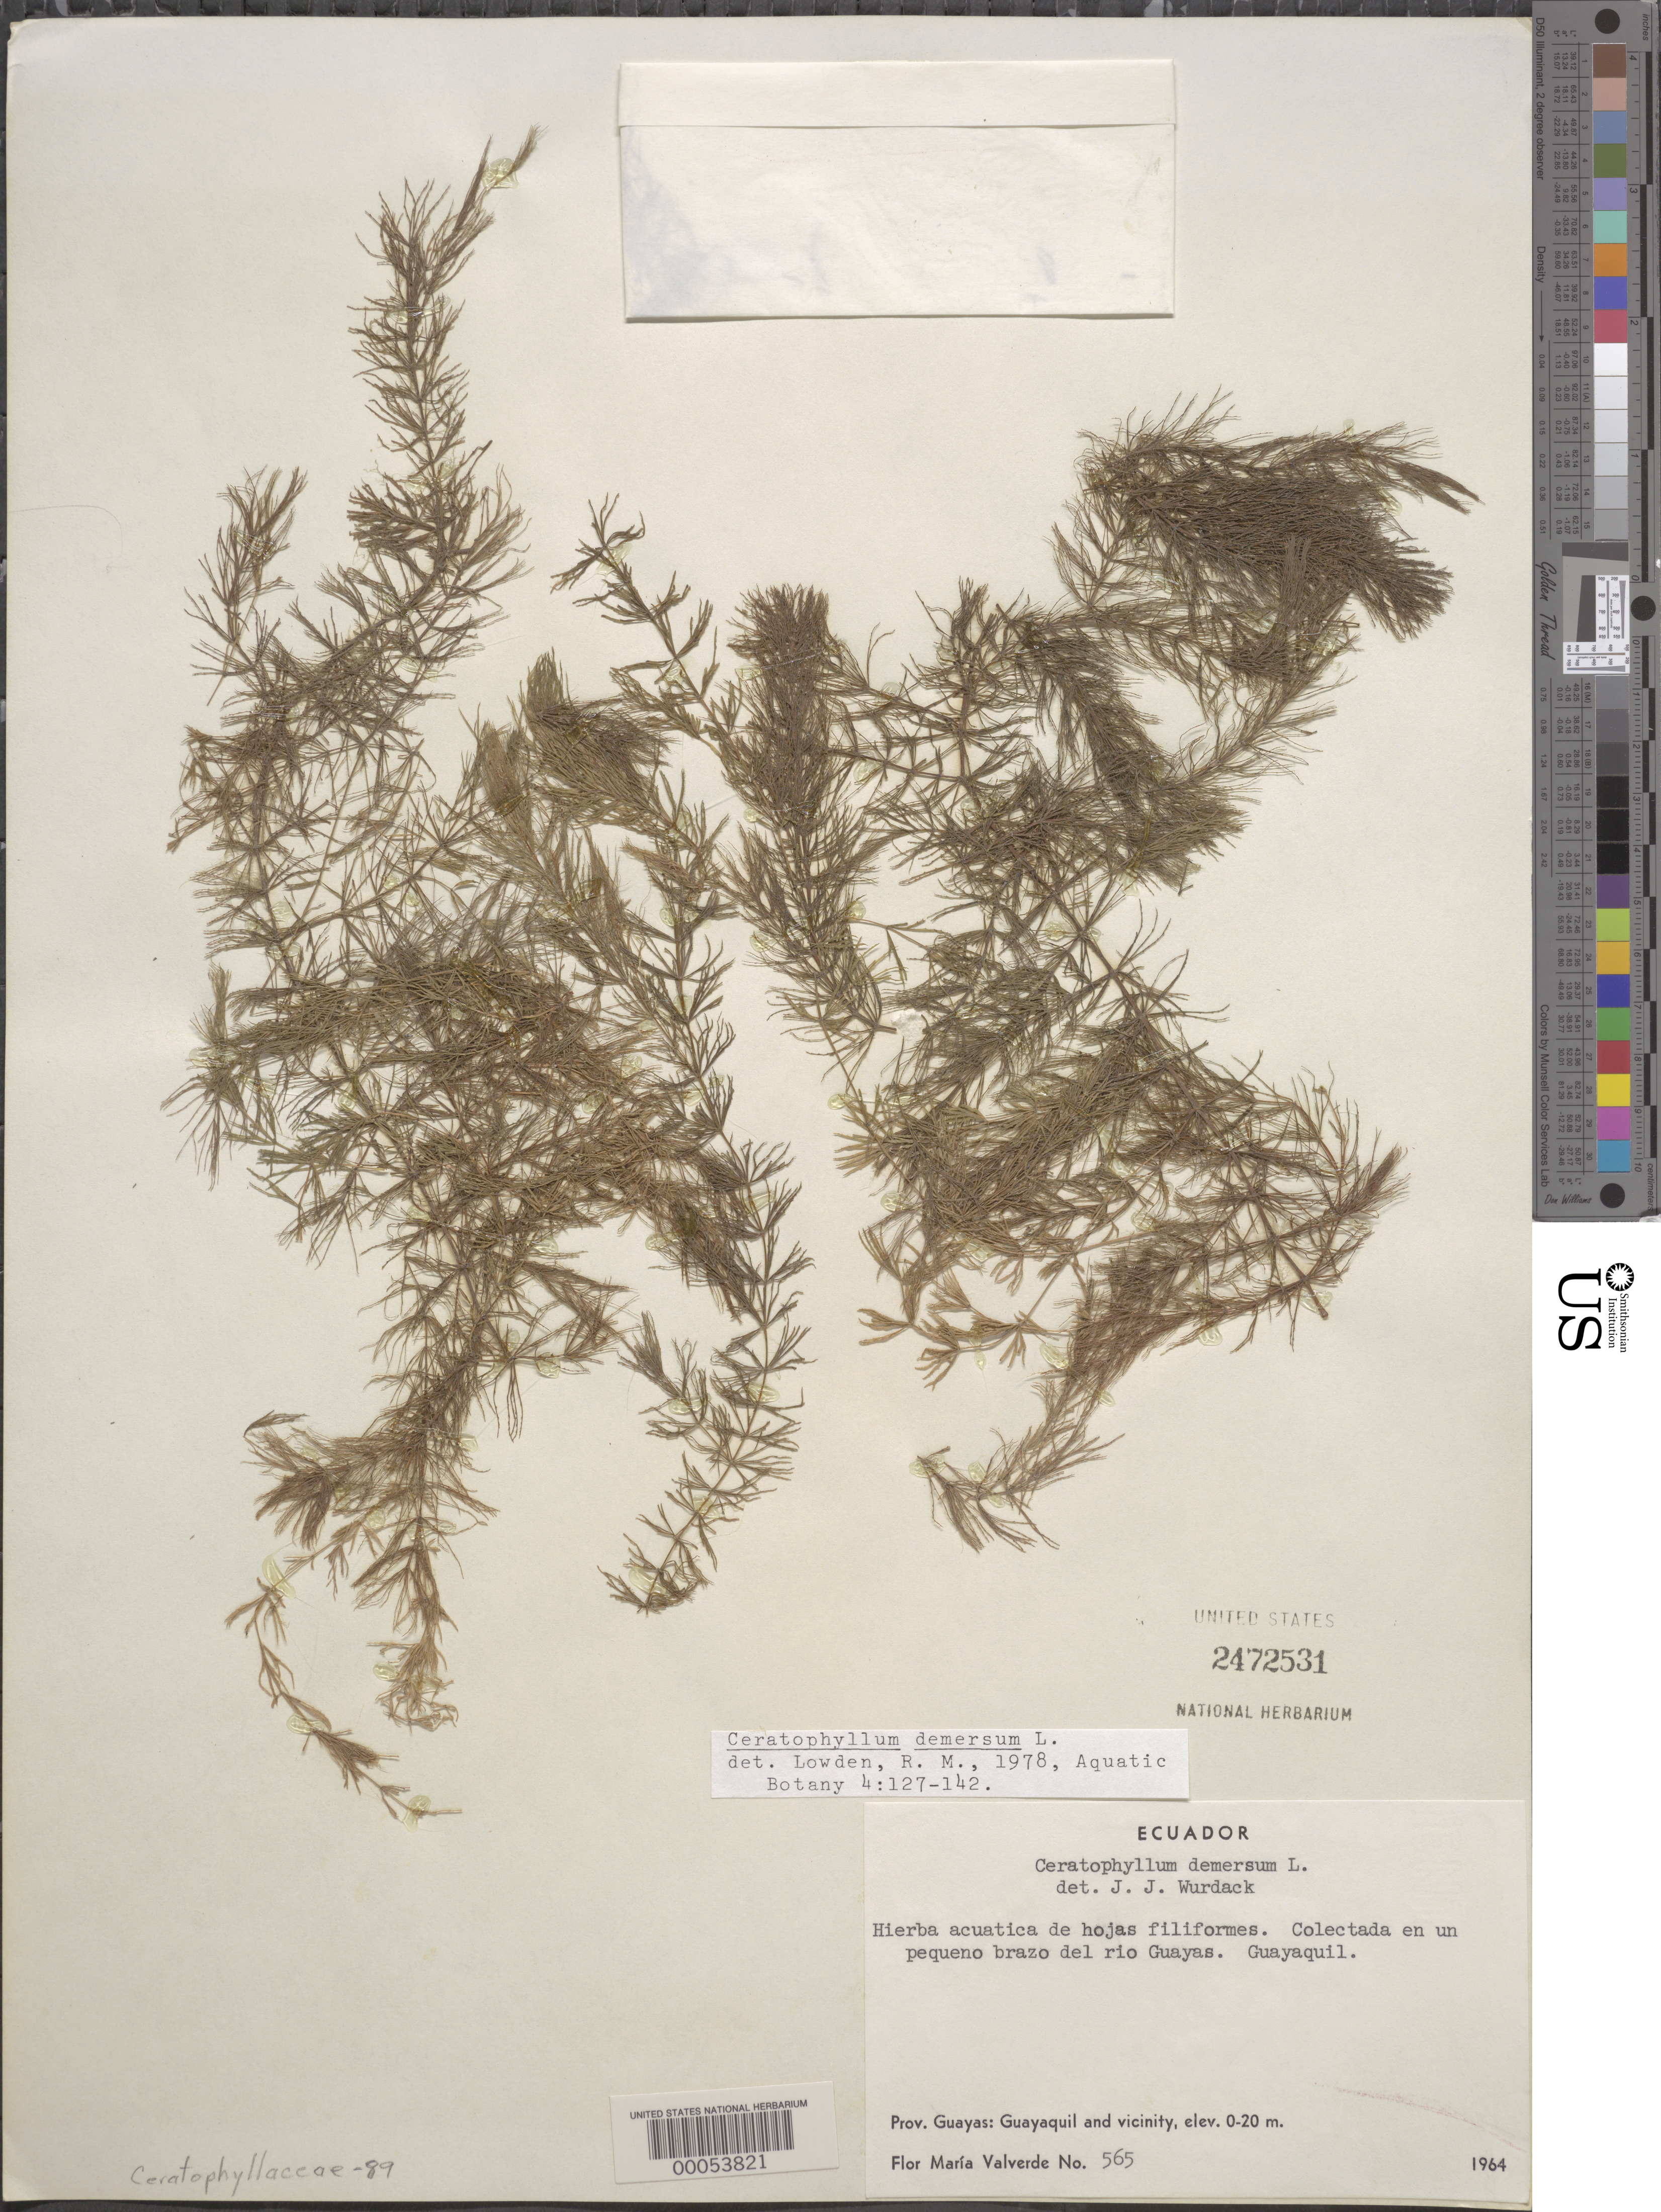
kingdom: Plantae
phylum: Tracheophyta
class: Magnoliopsida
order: Ceratophyllales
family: Ceratophyllaceae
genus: Ceratophyllum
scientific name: Ceratophyllum demersum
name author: L.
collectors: J. J. Wurdack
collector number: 565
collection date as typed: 1964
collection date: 1964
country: Ecuador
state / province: Guayas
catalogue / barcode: US 2472531